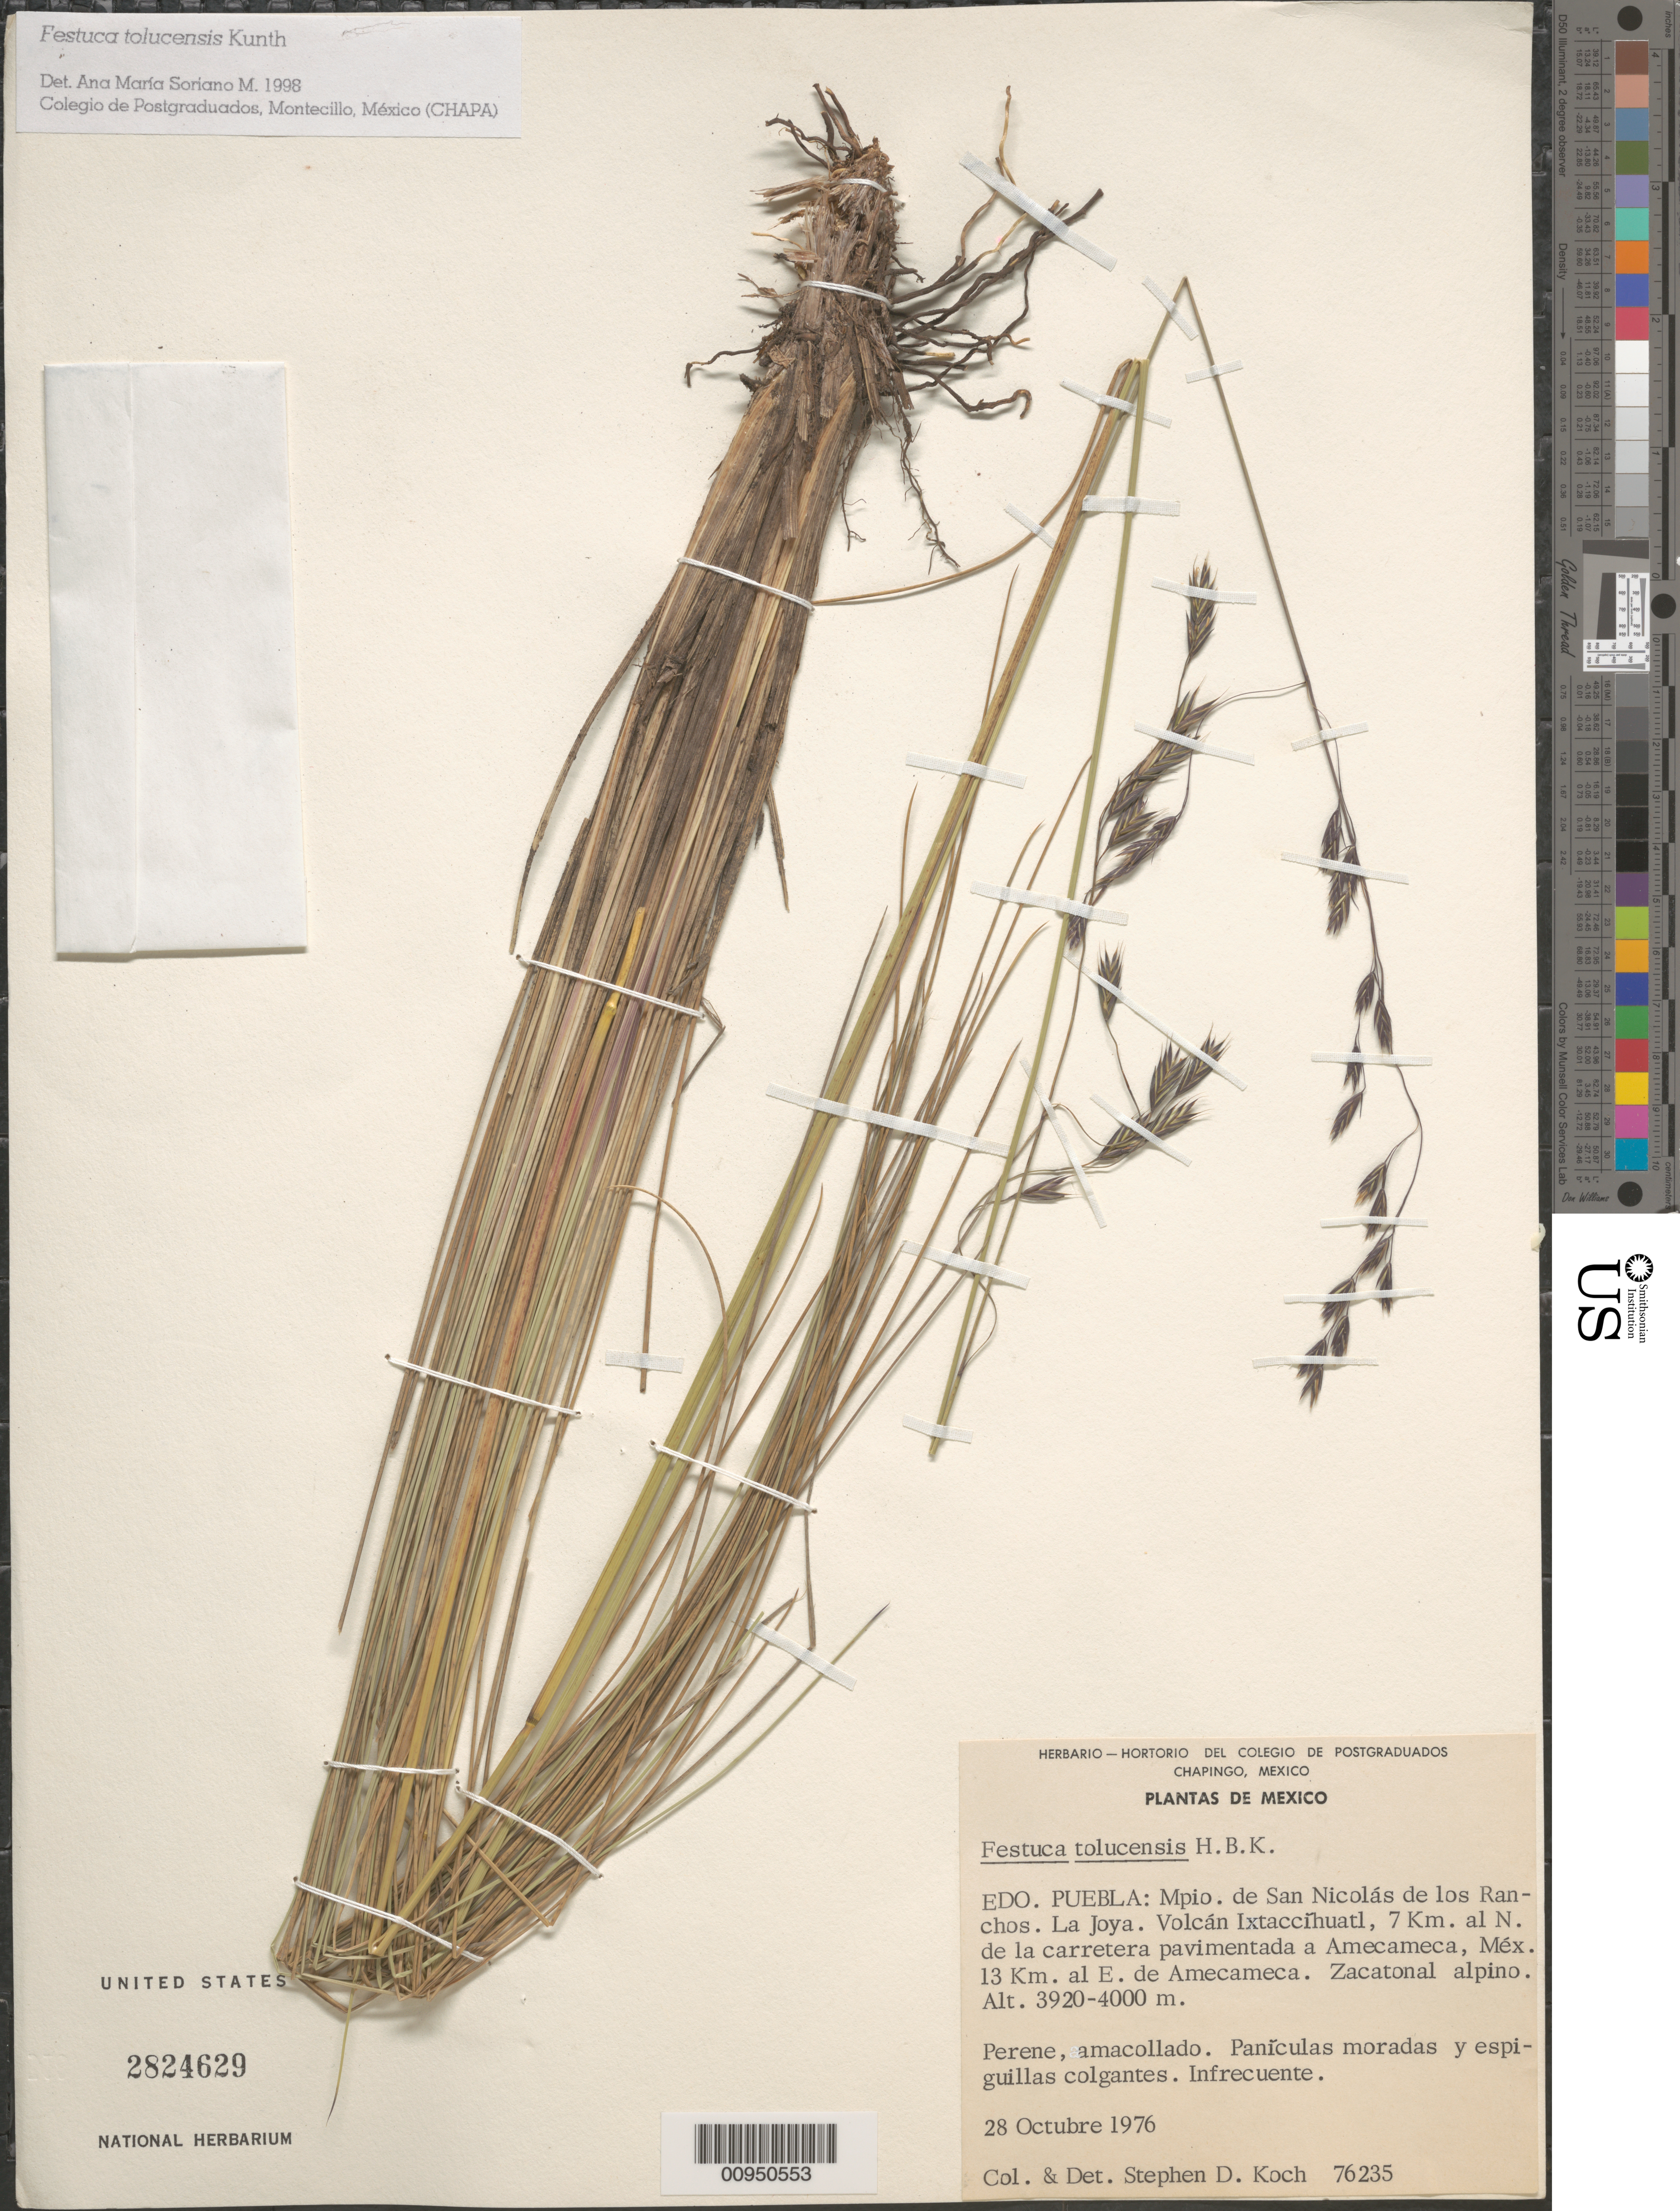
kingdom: Plantae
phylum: Tracheophyta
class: Liliopsida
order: Poales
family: Poaceae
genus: Festuca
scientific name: Festuca tolucensis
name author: Kunth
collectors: S. D. Koch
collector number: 76235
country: Mexico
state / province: Puebla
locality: San Nicolas de los Tanchos, La Joya, Volcan Ixtaccihuatl, E of Amecameca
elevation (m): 3920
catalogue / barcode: US 2824629